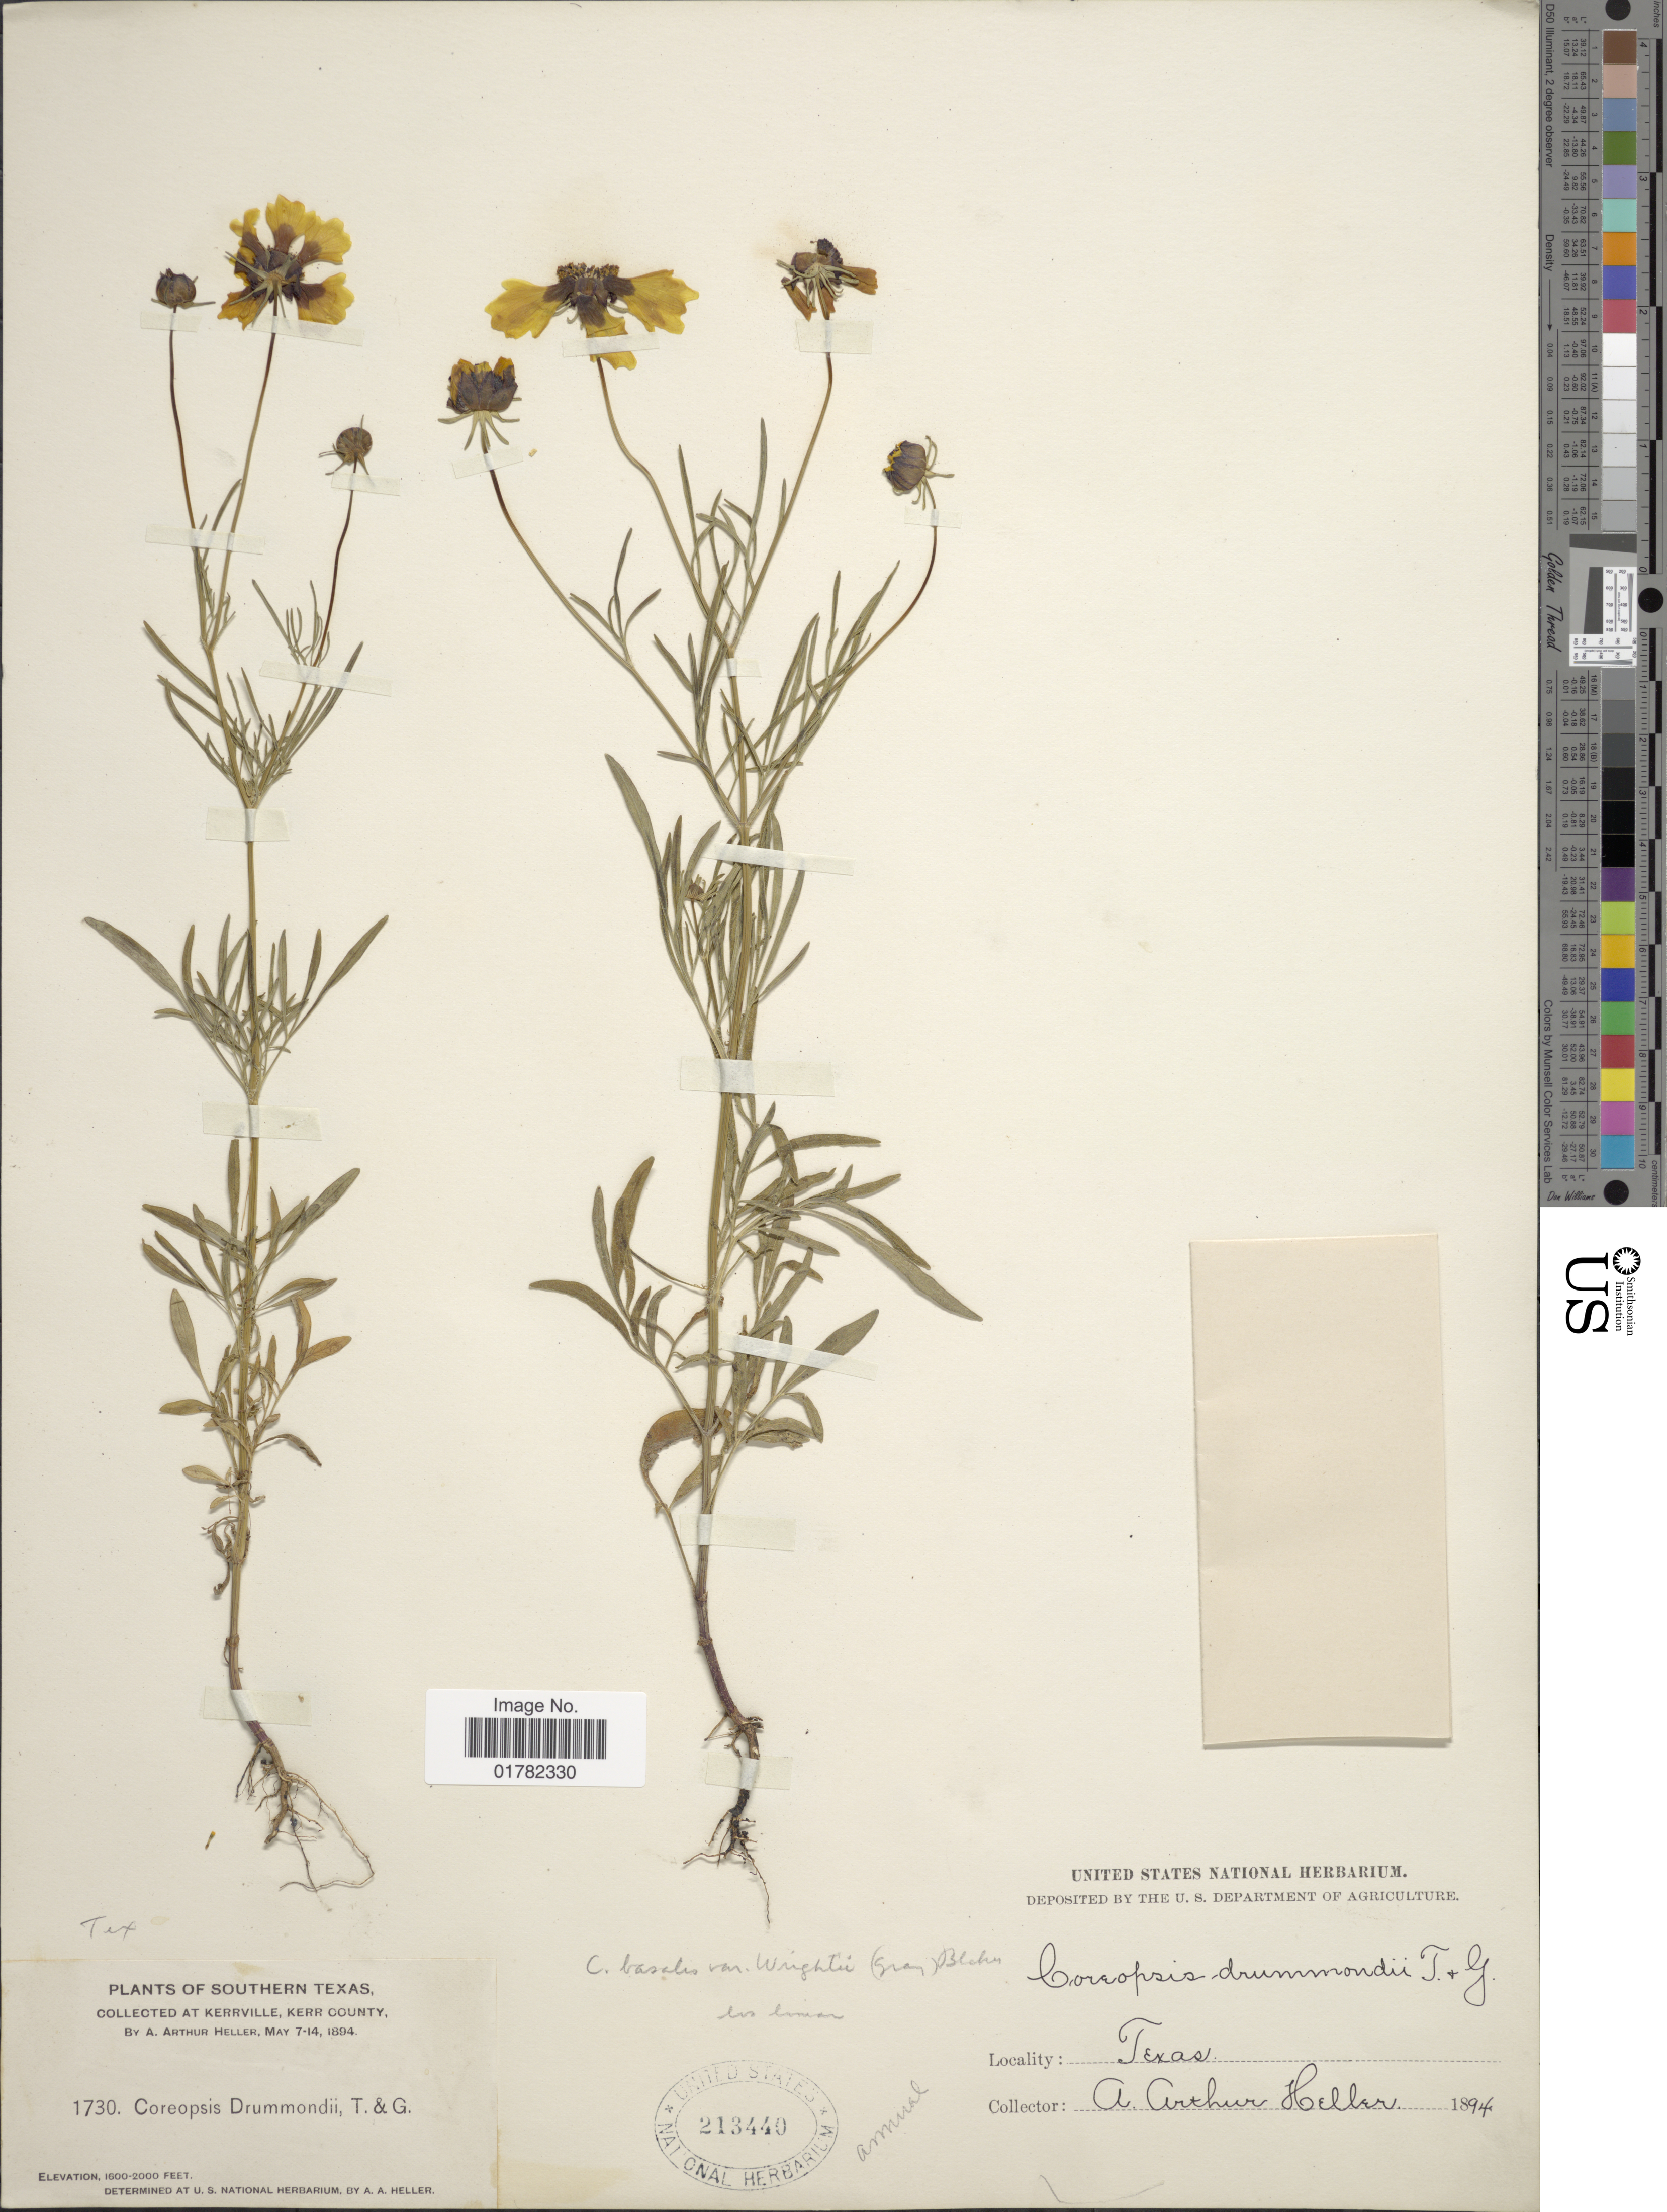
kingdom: Plantae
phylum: Tracheophyta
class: Magnoliopsida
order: Asterales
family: Asteraceae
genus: Coreopsis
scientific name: Coreopsis basalis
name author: S.F. Blake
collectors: A. A. Heller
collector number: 1730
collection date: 1894-05-07/1894-05-17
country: United States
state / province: Texas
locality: Kerrville, Kerr County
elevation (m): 488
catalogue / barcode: US 213440